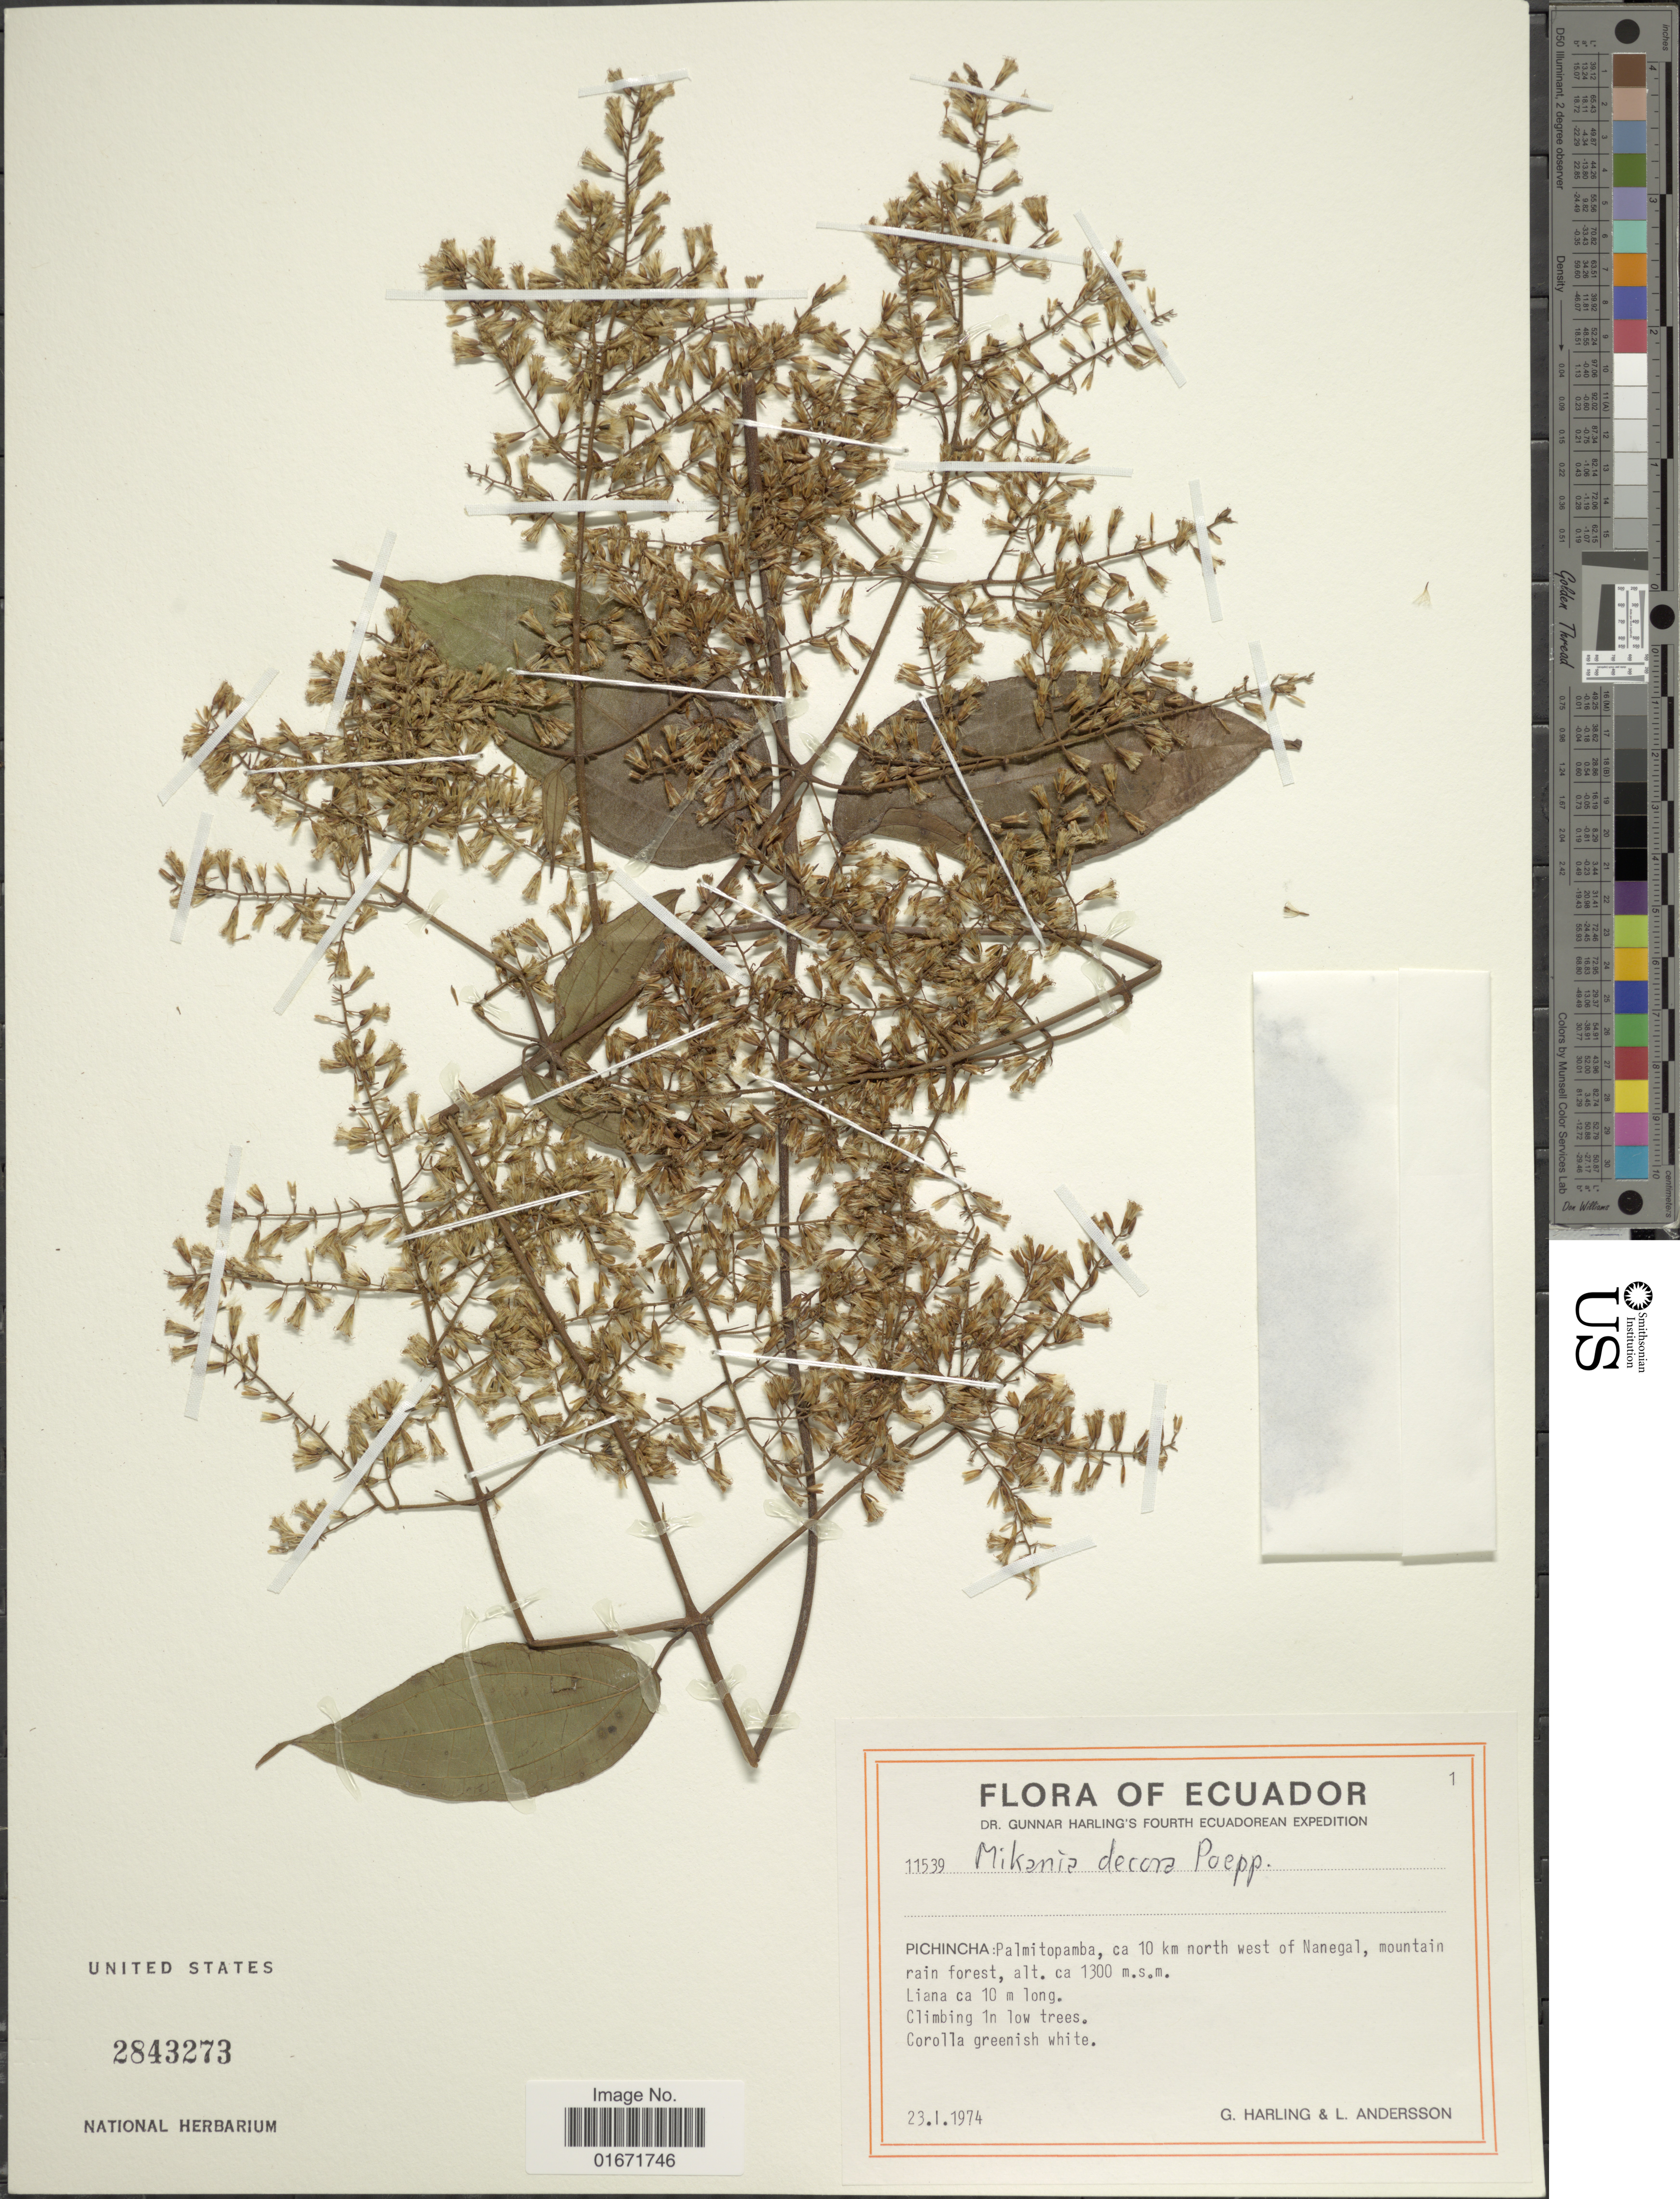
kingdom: Plantae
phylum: Tracheophyta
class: Magnoliopsida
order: Asterales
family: Asteraceae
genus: Mikania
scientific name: Mikania decora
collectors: G. Harling & L. Andersson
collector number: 11539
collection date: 1974-01-23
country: Ecuador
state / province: Pichincha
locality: Pichincha: Palmitopamba, ca 10 km north west of Nanegal, mountain rain forest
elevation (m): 1300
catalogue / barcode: US 2843273